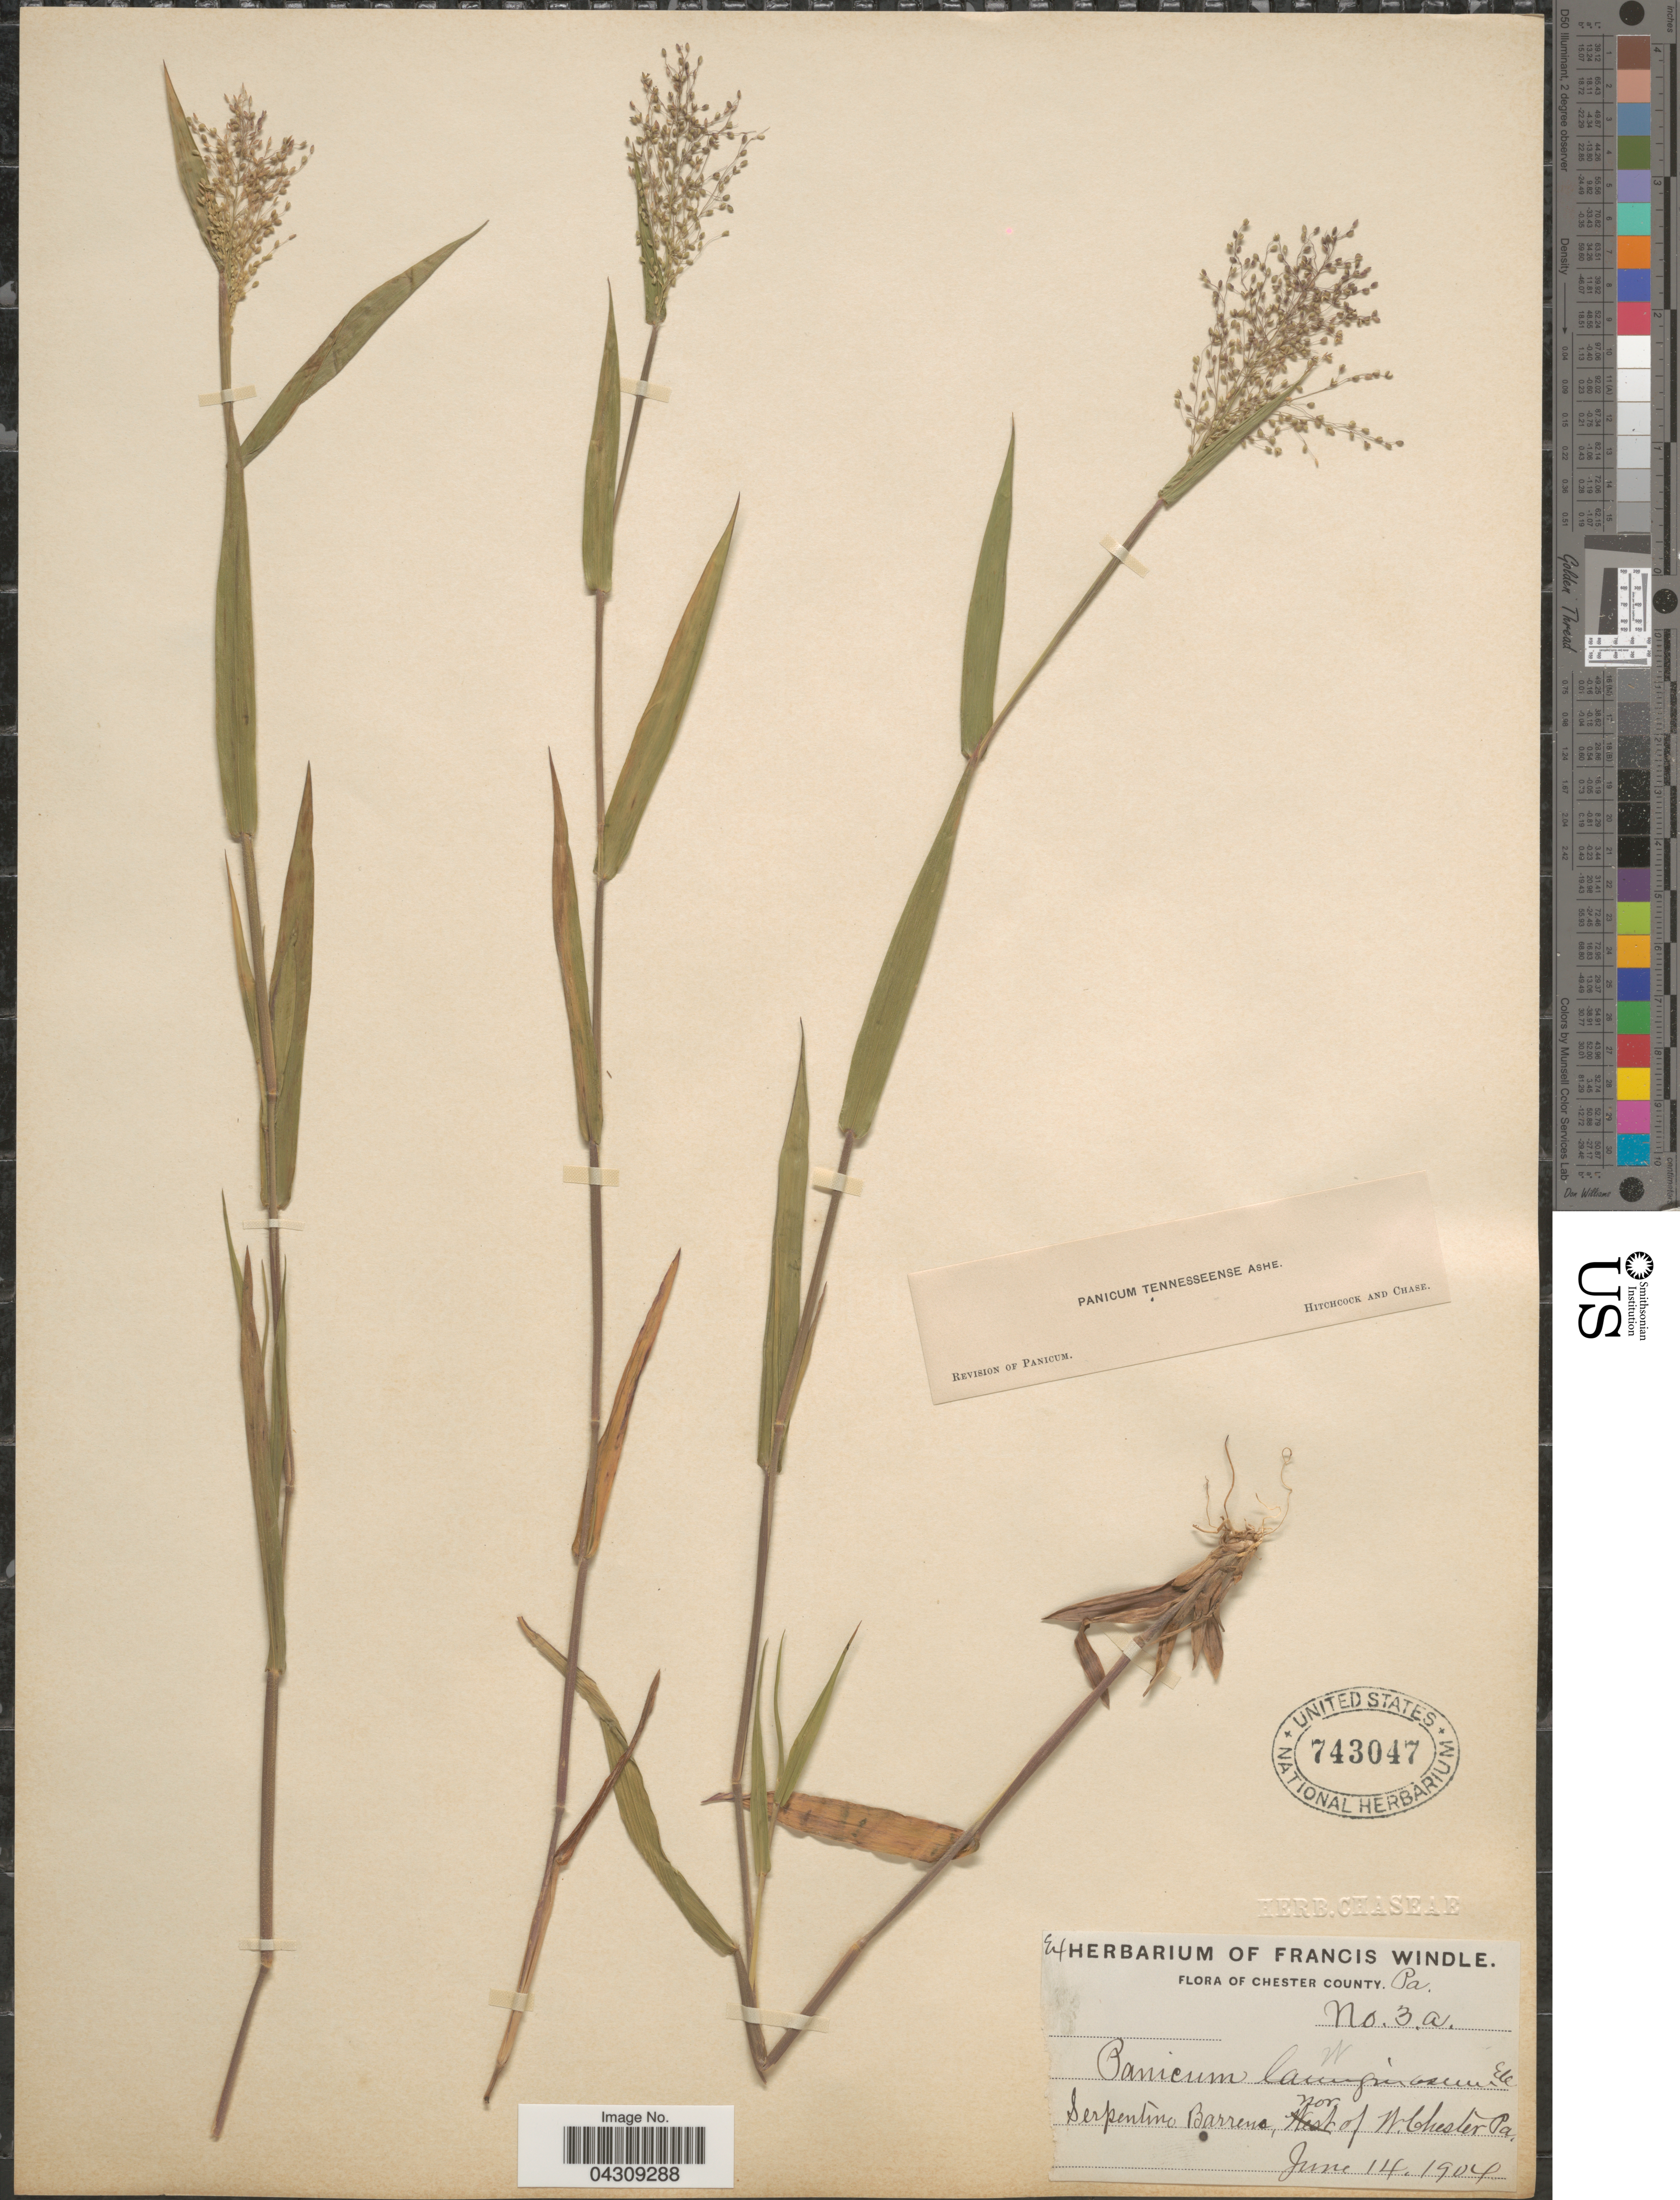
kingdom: Plantae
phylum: Tracheophyta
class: Liliopsida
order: Poales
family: Poaceae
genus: Dichanthelium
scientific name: Dichanthelium acuminatum var. acuminatum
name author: (Sw.) Gould & C.A. Clark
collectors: ex herb. F. Windle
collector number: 3a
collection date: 1904-06-14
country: United States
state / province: Pennsylvania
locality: Chester County. Serpentine Barrens, nor. of W. Chester.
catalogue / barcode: US 743047